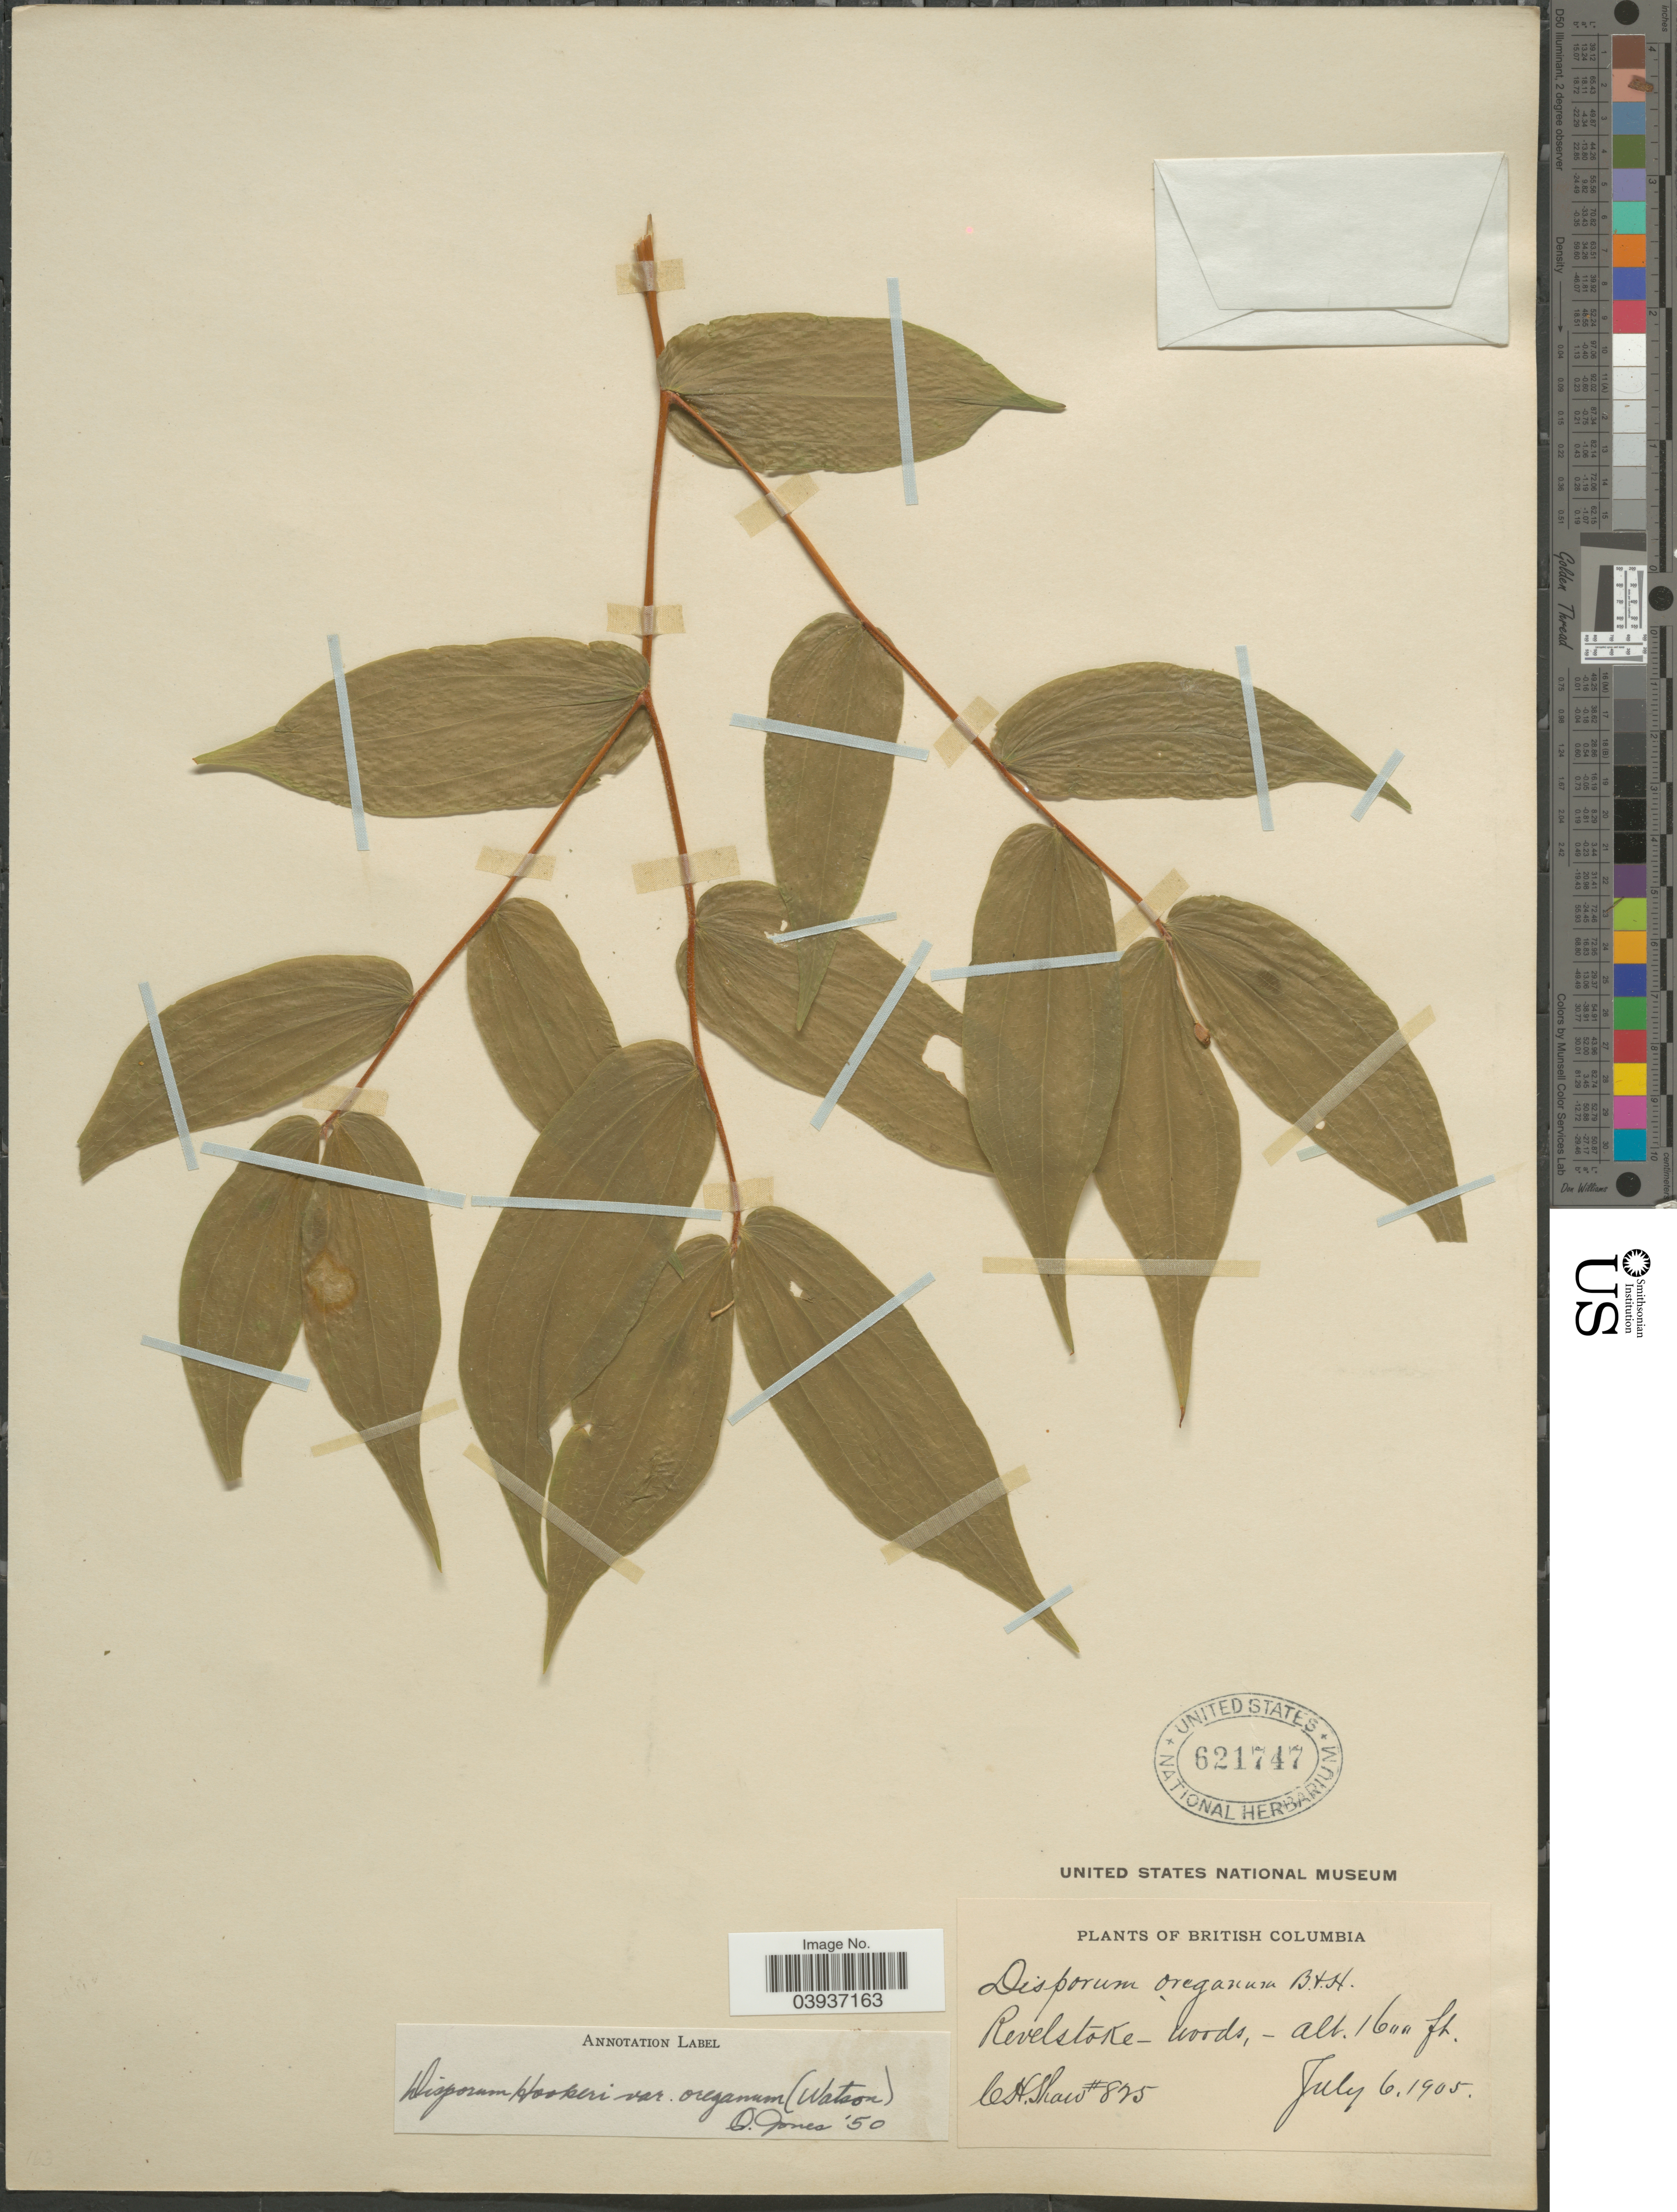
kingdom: Plantae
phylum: Tracheophyta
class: Liliopsida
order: Liliales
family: Colchicaceae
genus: Disporum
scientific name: Disporum hookeri var. oreganum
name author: (S. Watson) Q. Jones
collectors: C. H. Shaw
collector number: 825*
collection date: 1905-07-06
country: Canada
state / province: British Columbia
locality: Revelstoke.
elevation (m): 488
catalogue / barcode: US 621747